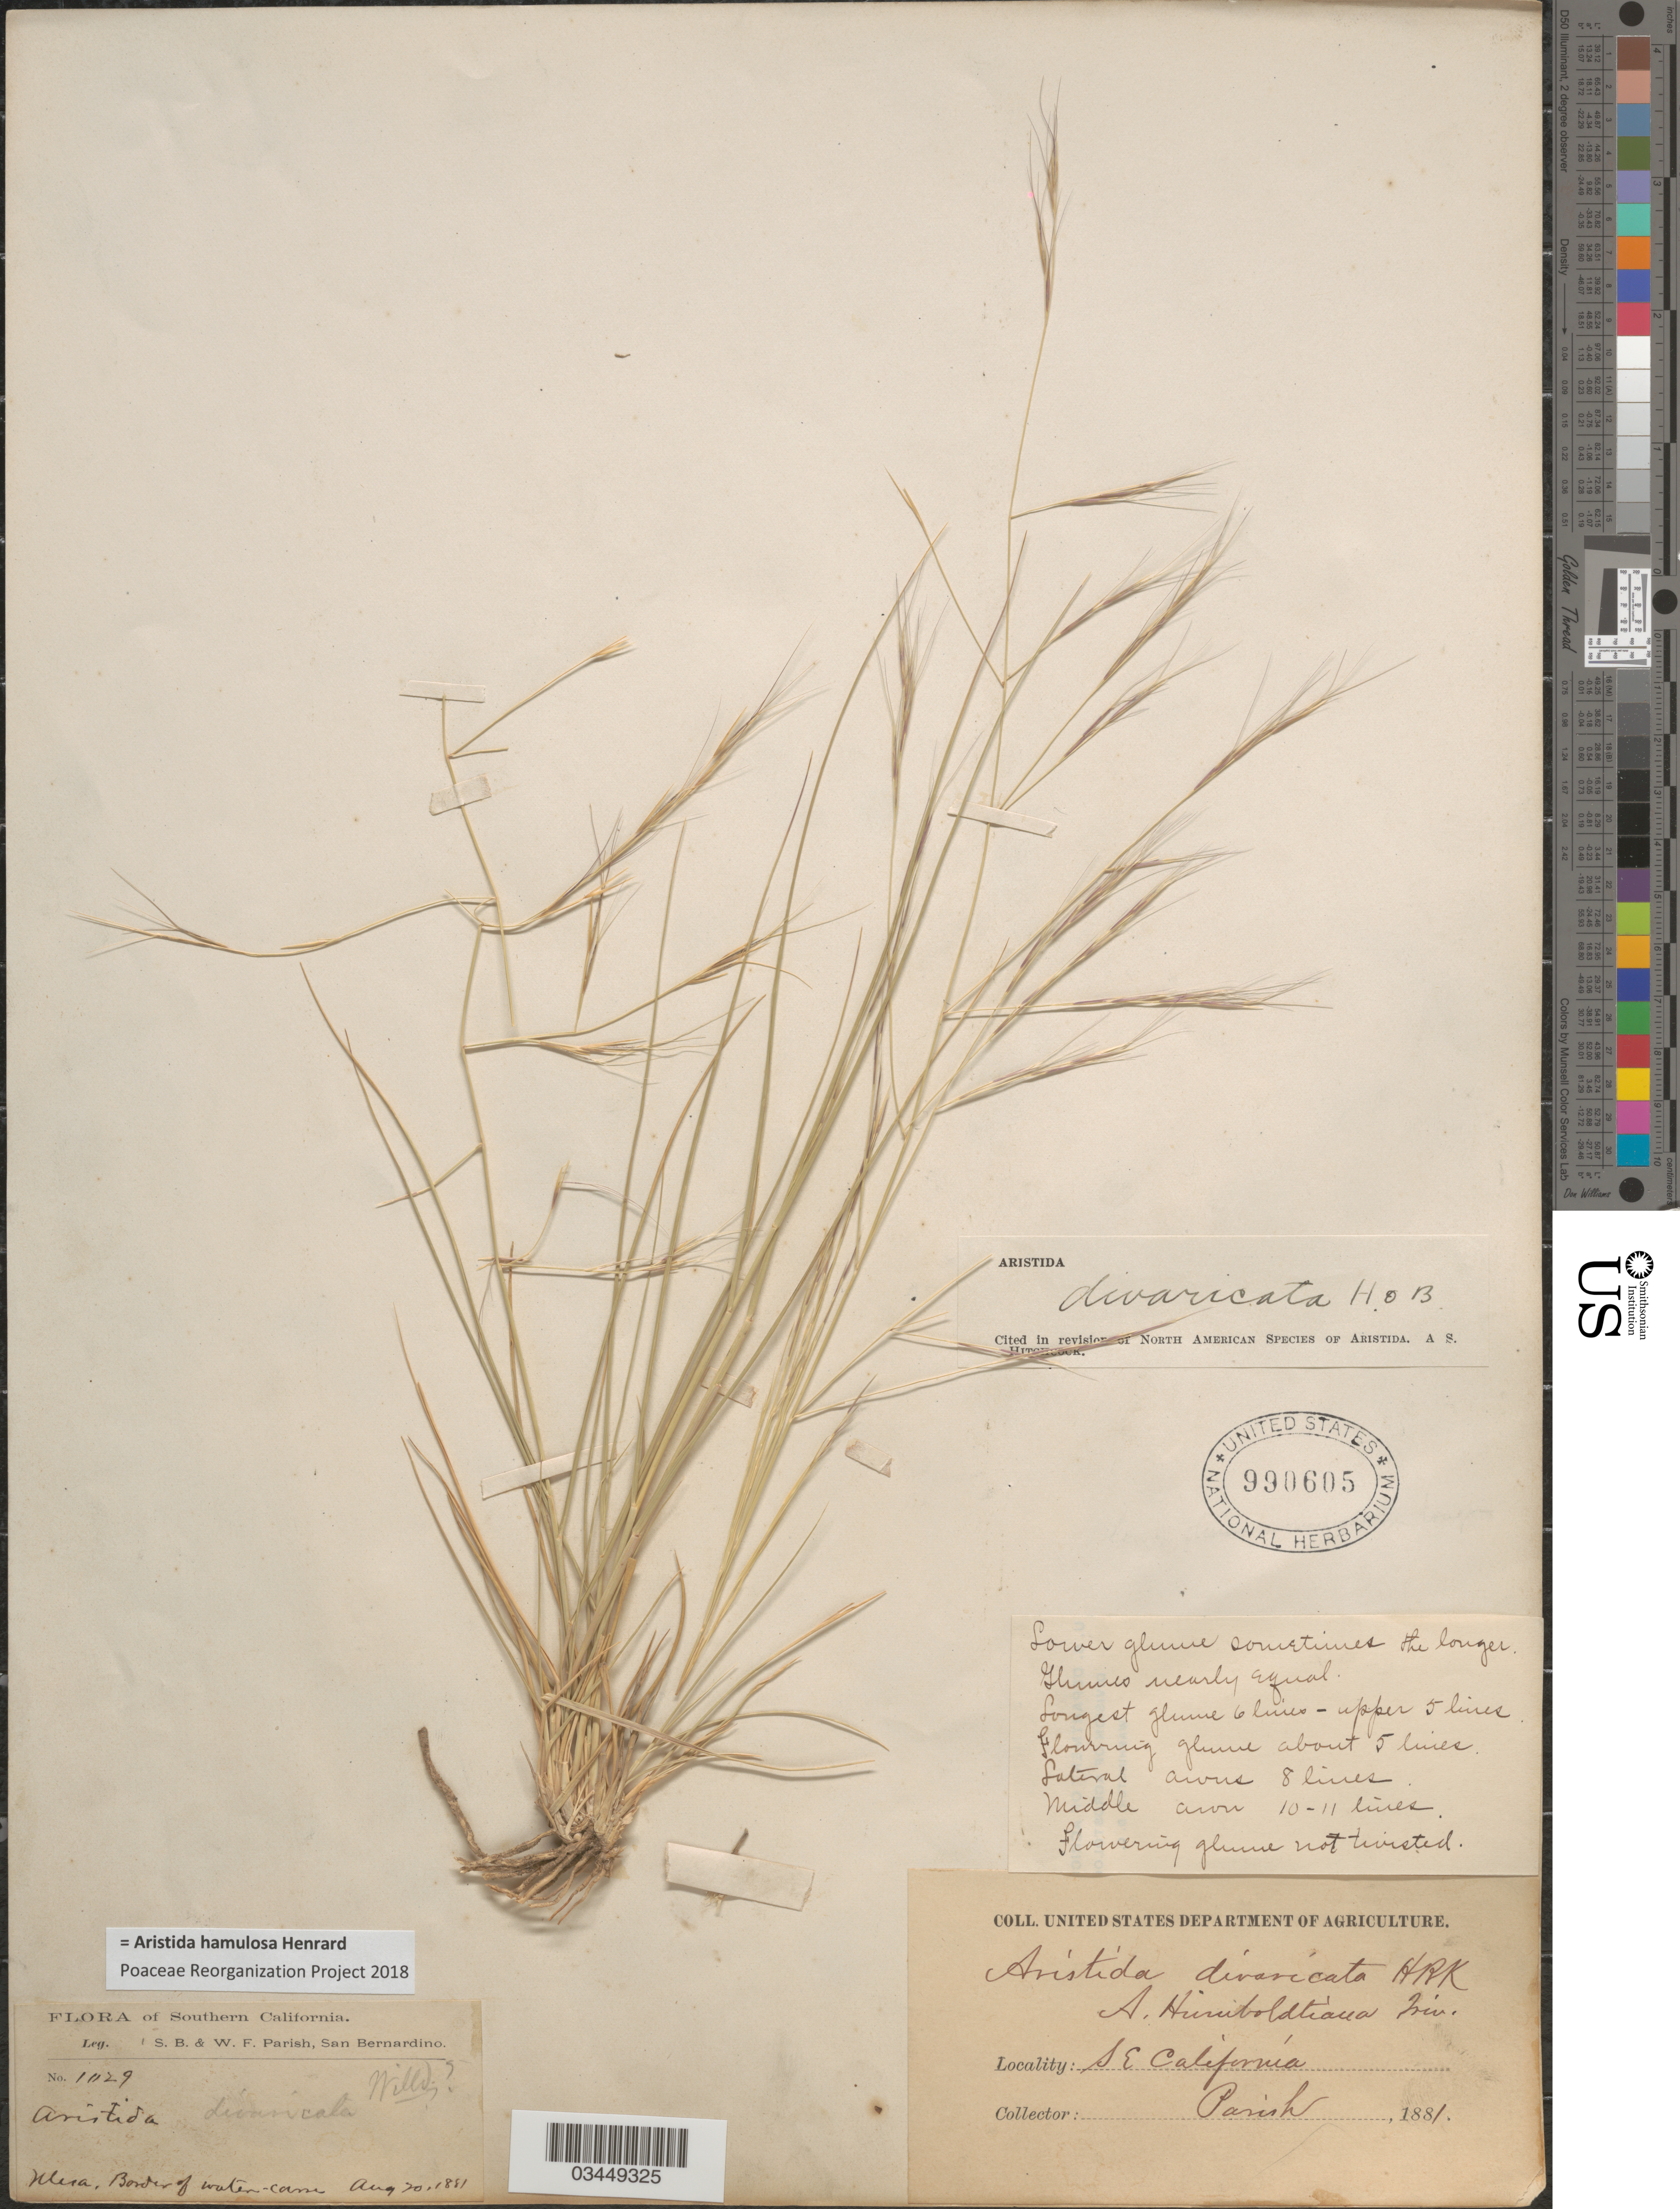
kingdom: Plantae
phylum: Tracheophyta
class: Liliopsida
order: Poales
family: Poaceae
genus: Aristida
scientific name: Aristida hamulosa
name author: Henr.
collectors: S. B. Parish & W. F. Parish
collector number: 1029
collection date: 1881-08-20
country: United States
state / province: California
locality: Southern California. Mesa. Border of water-cane. S E California.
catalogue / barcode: US 990605